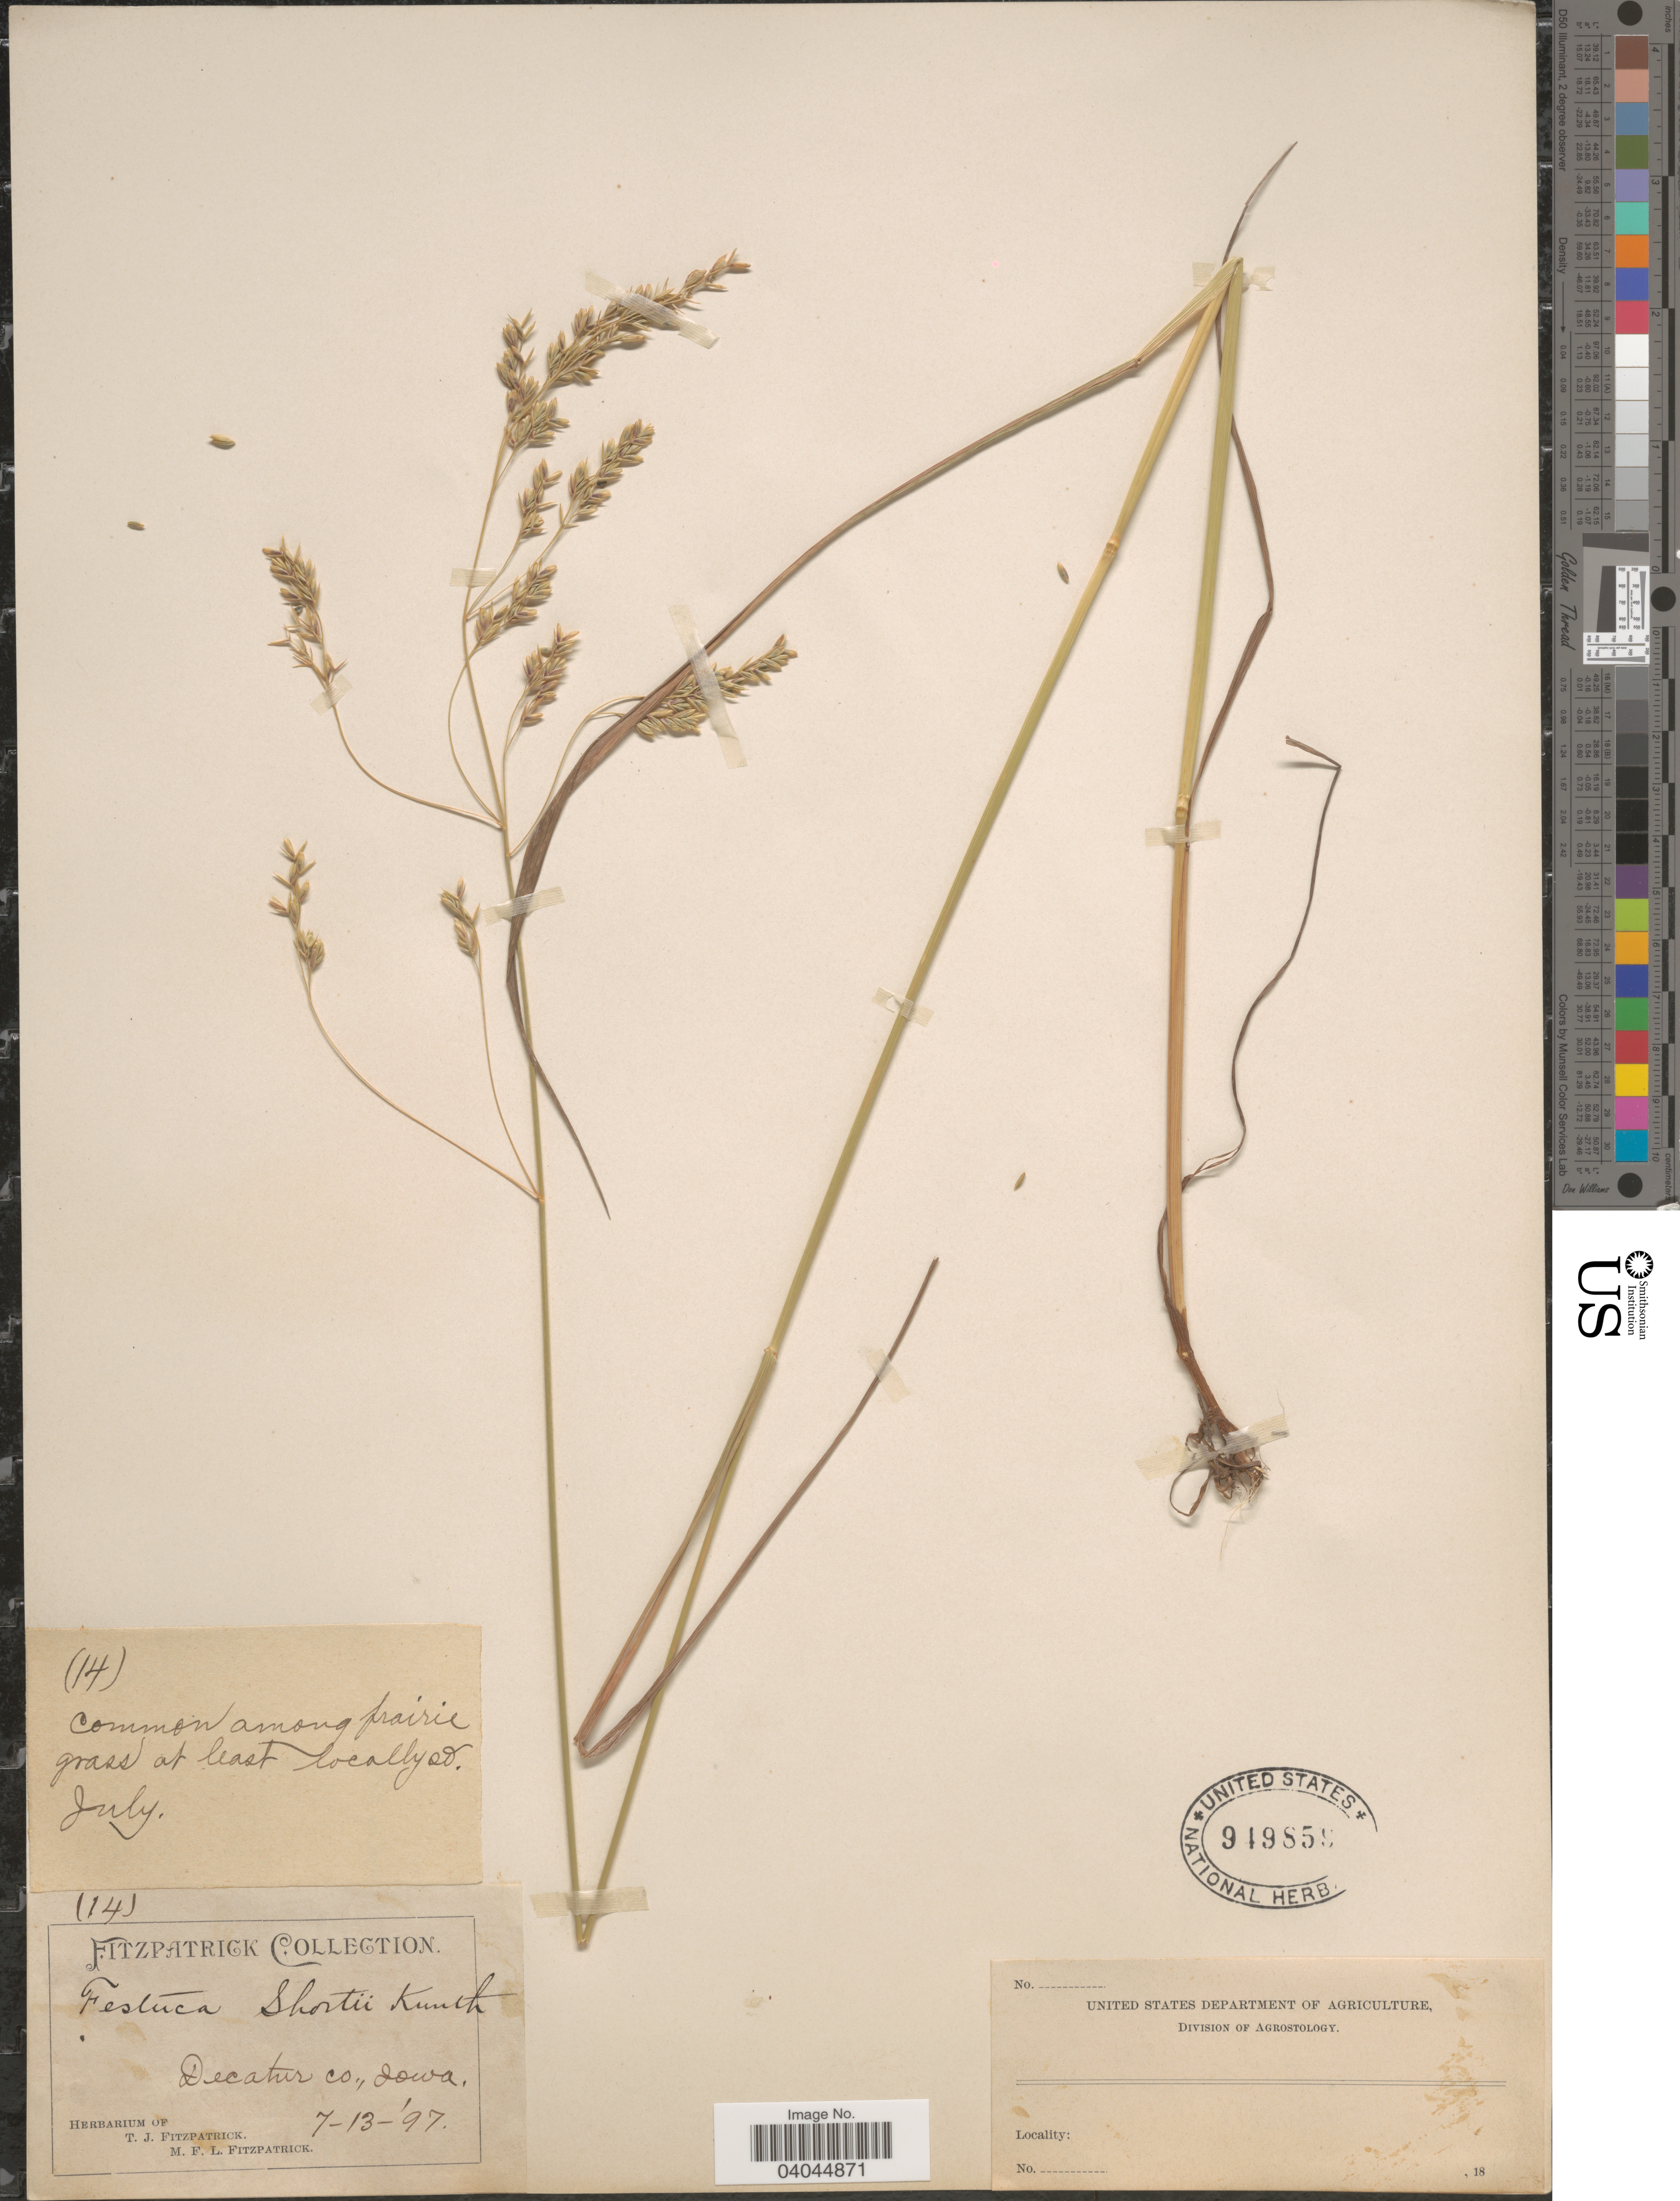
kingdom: Plantae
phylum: Tracheophyta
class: Liliopsida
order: Poales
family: Poaceae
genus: Festuca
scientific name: Festuca paradoxa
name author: Desv.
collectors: M. Fitzpatrick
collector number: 14?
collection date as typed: Transcribed d/m/y: 13/7/97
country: United States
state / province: Iowa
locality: Decatur Co.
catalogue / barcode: US 949859